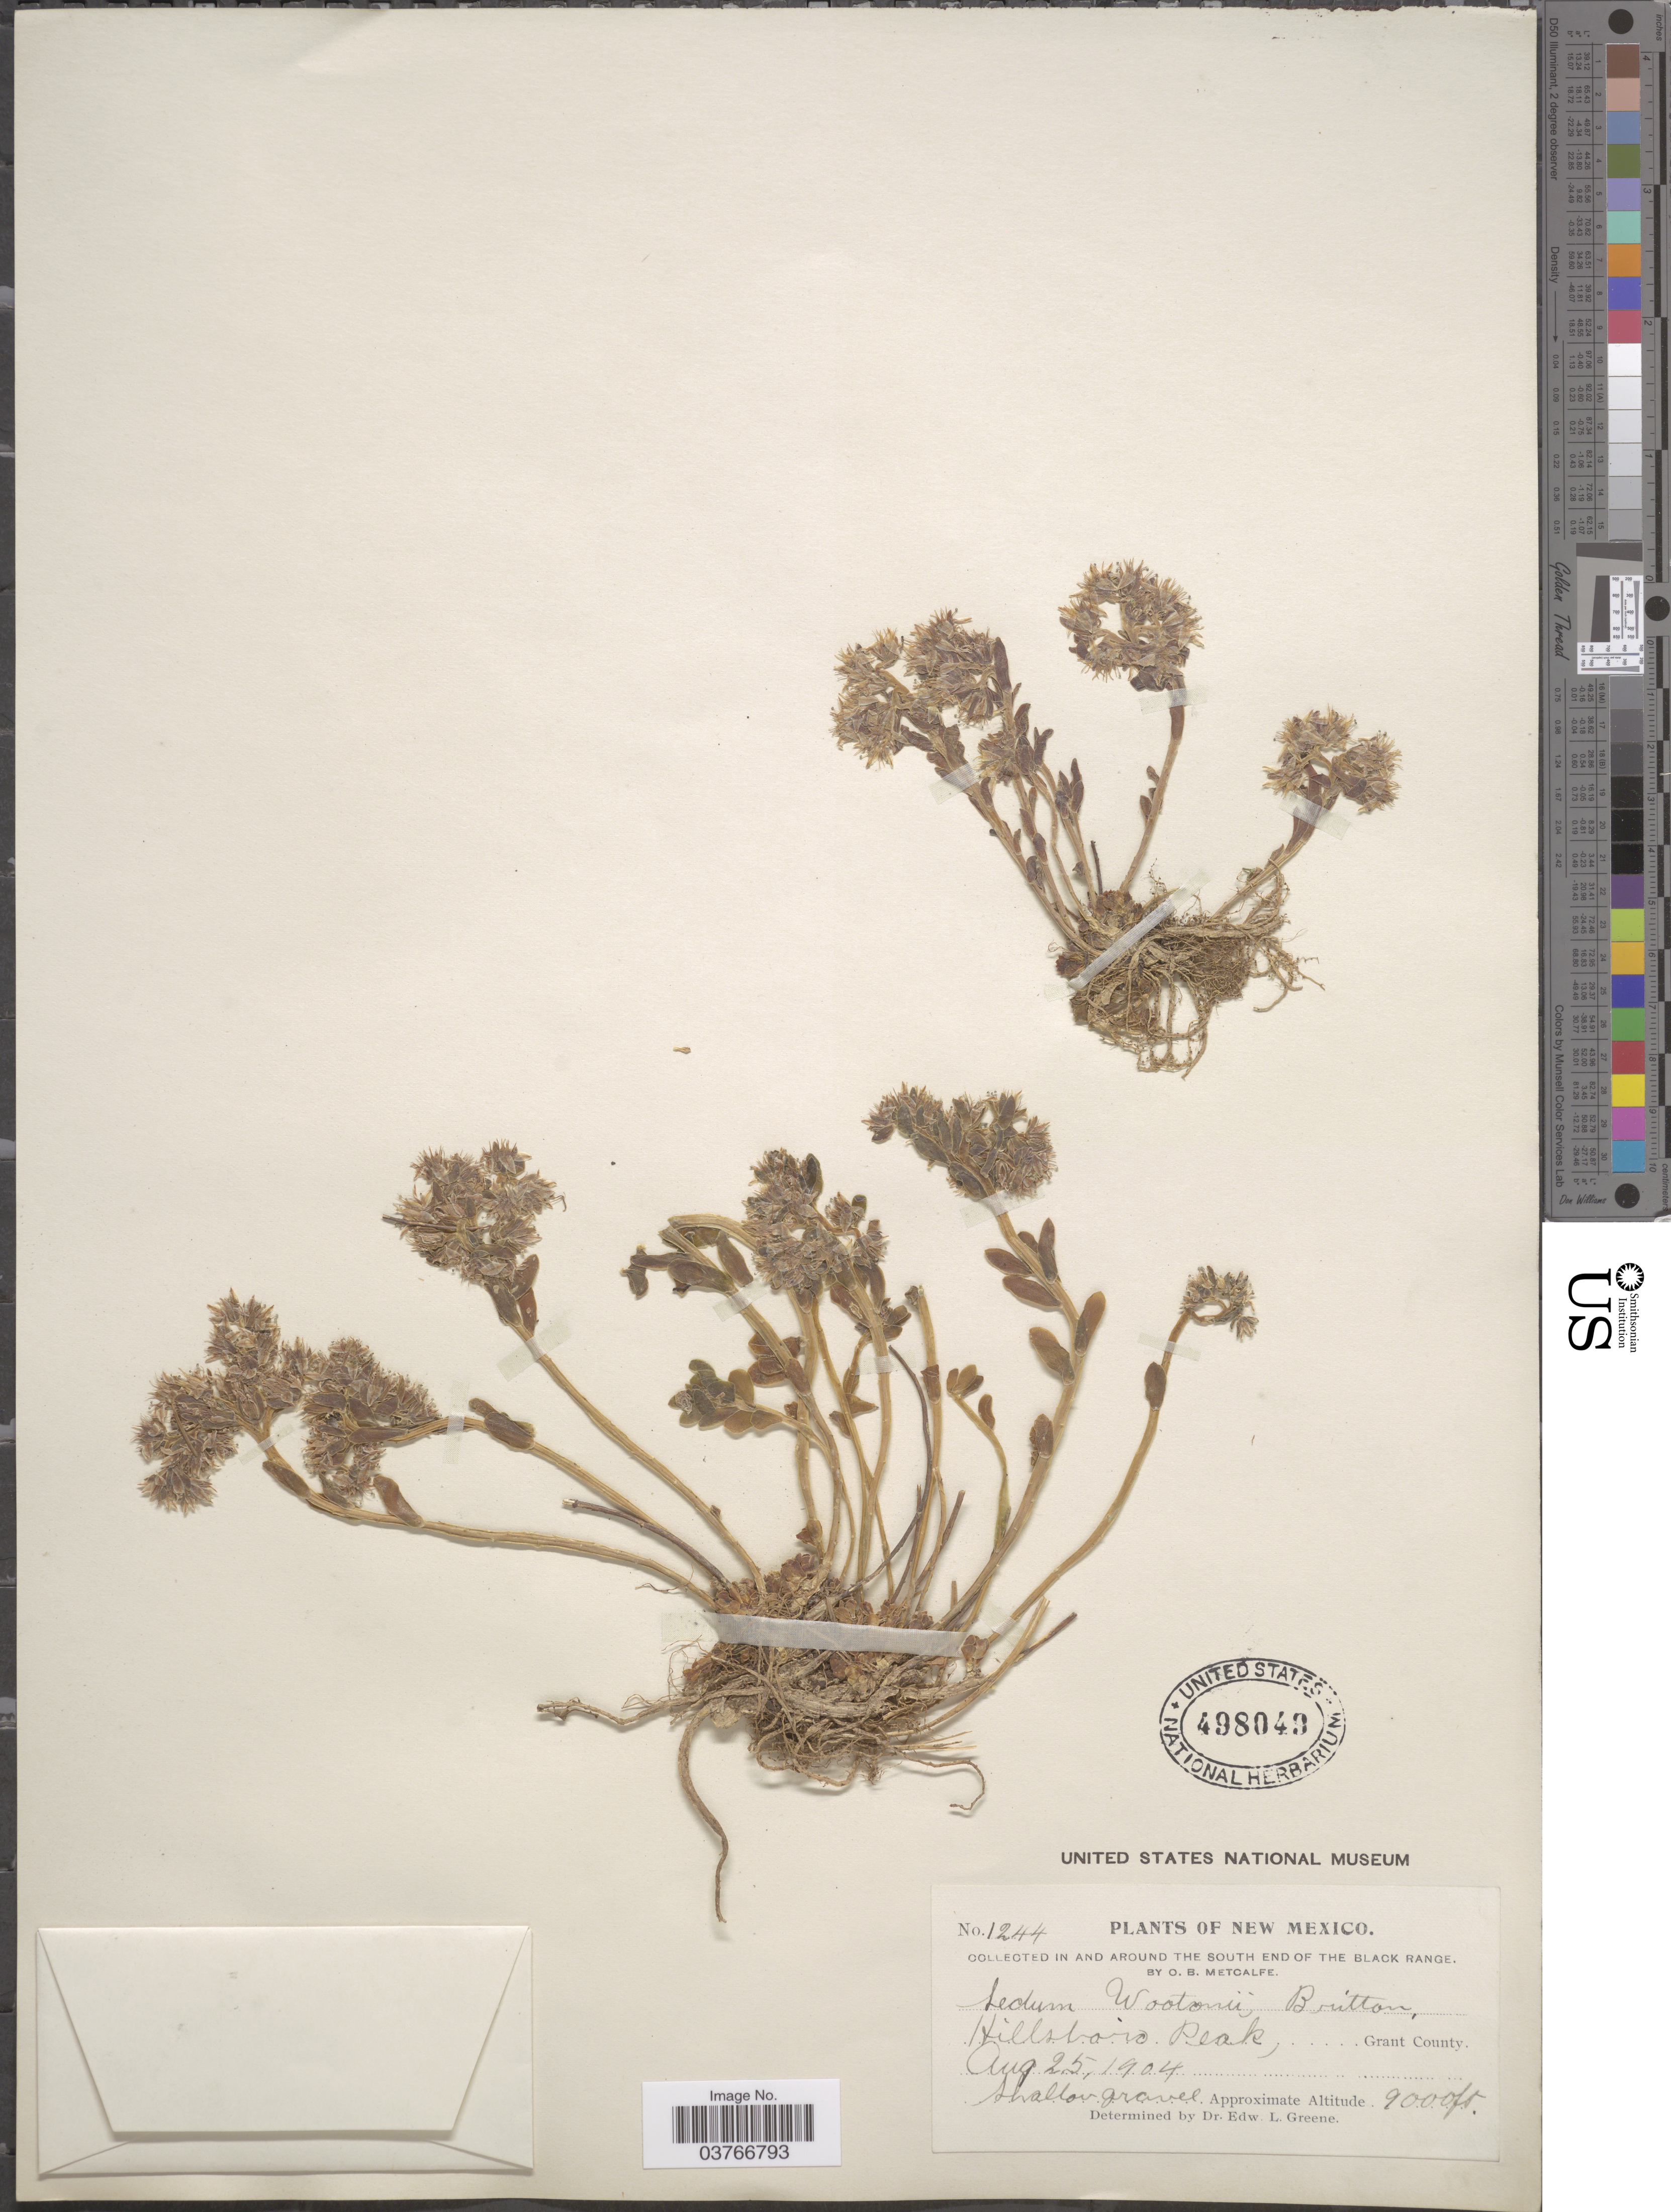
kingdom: Plantae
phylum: Tracheophyta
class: Magnoliopsida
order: Saxifragales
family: Crassulaceae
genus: Sedum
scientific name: Sedum wootonii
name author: Britton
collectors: O. Metcalf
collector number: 1244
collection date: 1904-08-25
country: United States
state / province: New Mexico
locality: In and around the South end of the Black Range. Hillsboro Peak, Grant County.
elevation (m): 2743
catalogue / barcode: US 498049